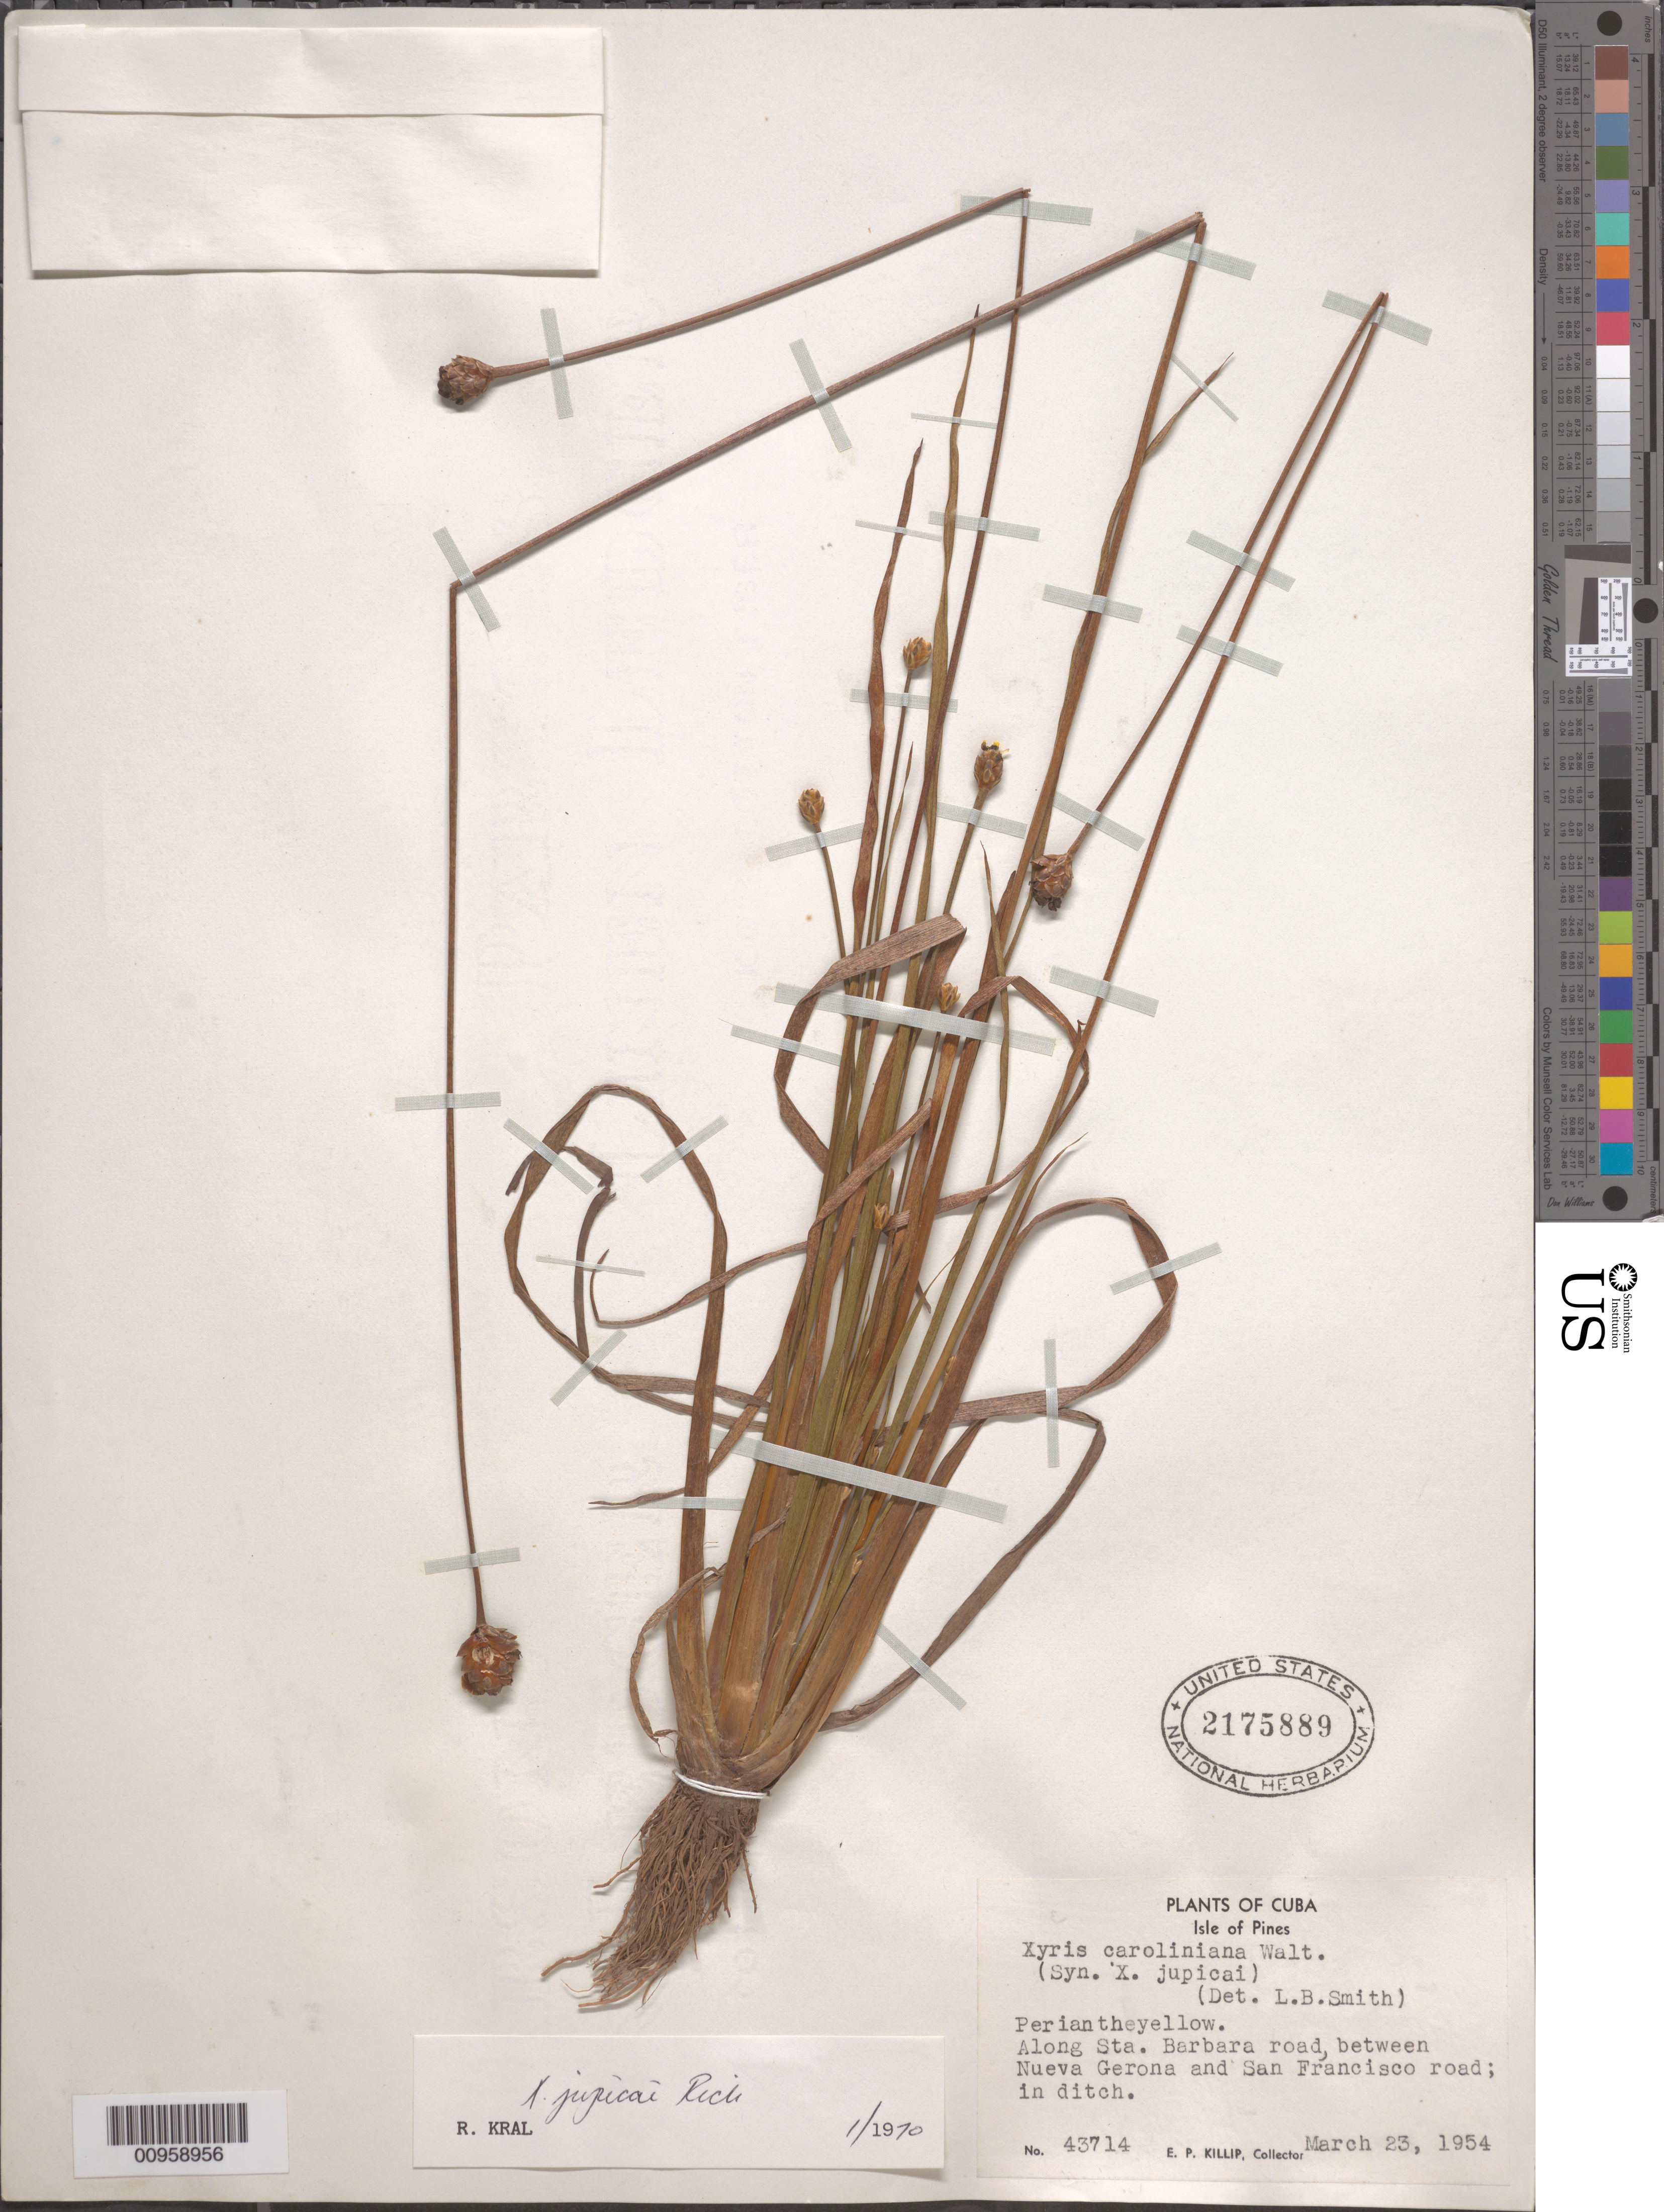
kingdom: Plantae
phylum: Tracheophyta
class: Liliopsida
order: Poales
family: Xyridaceae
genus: Xyris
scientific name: Xyris jupicai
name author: Rich.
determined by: Kral, Robert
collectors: E. P. Killip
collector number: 43714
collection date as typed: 23 Mar 1954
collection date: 1954-03-23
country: Cuba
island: Isla de la Juventud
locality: Isle of Pines, Along Santa Barbara road, between Nueva Gerona and San Francisco road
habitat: In ditch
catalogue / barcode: US 2175889